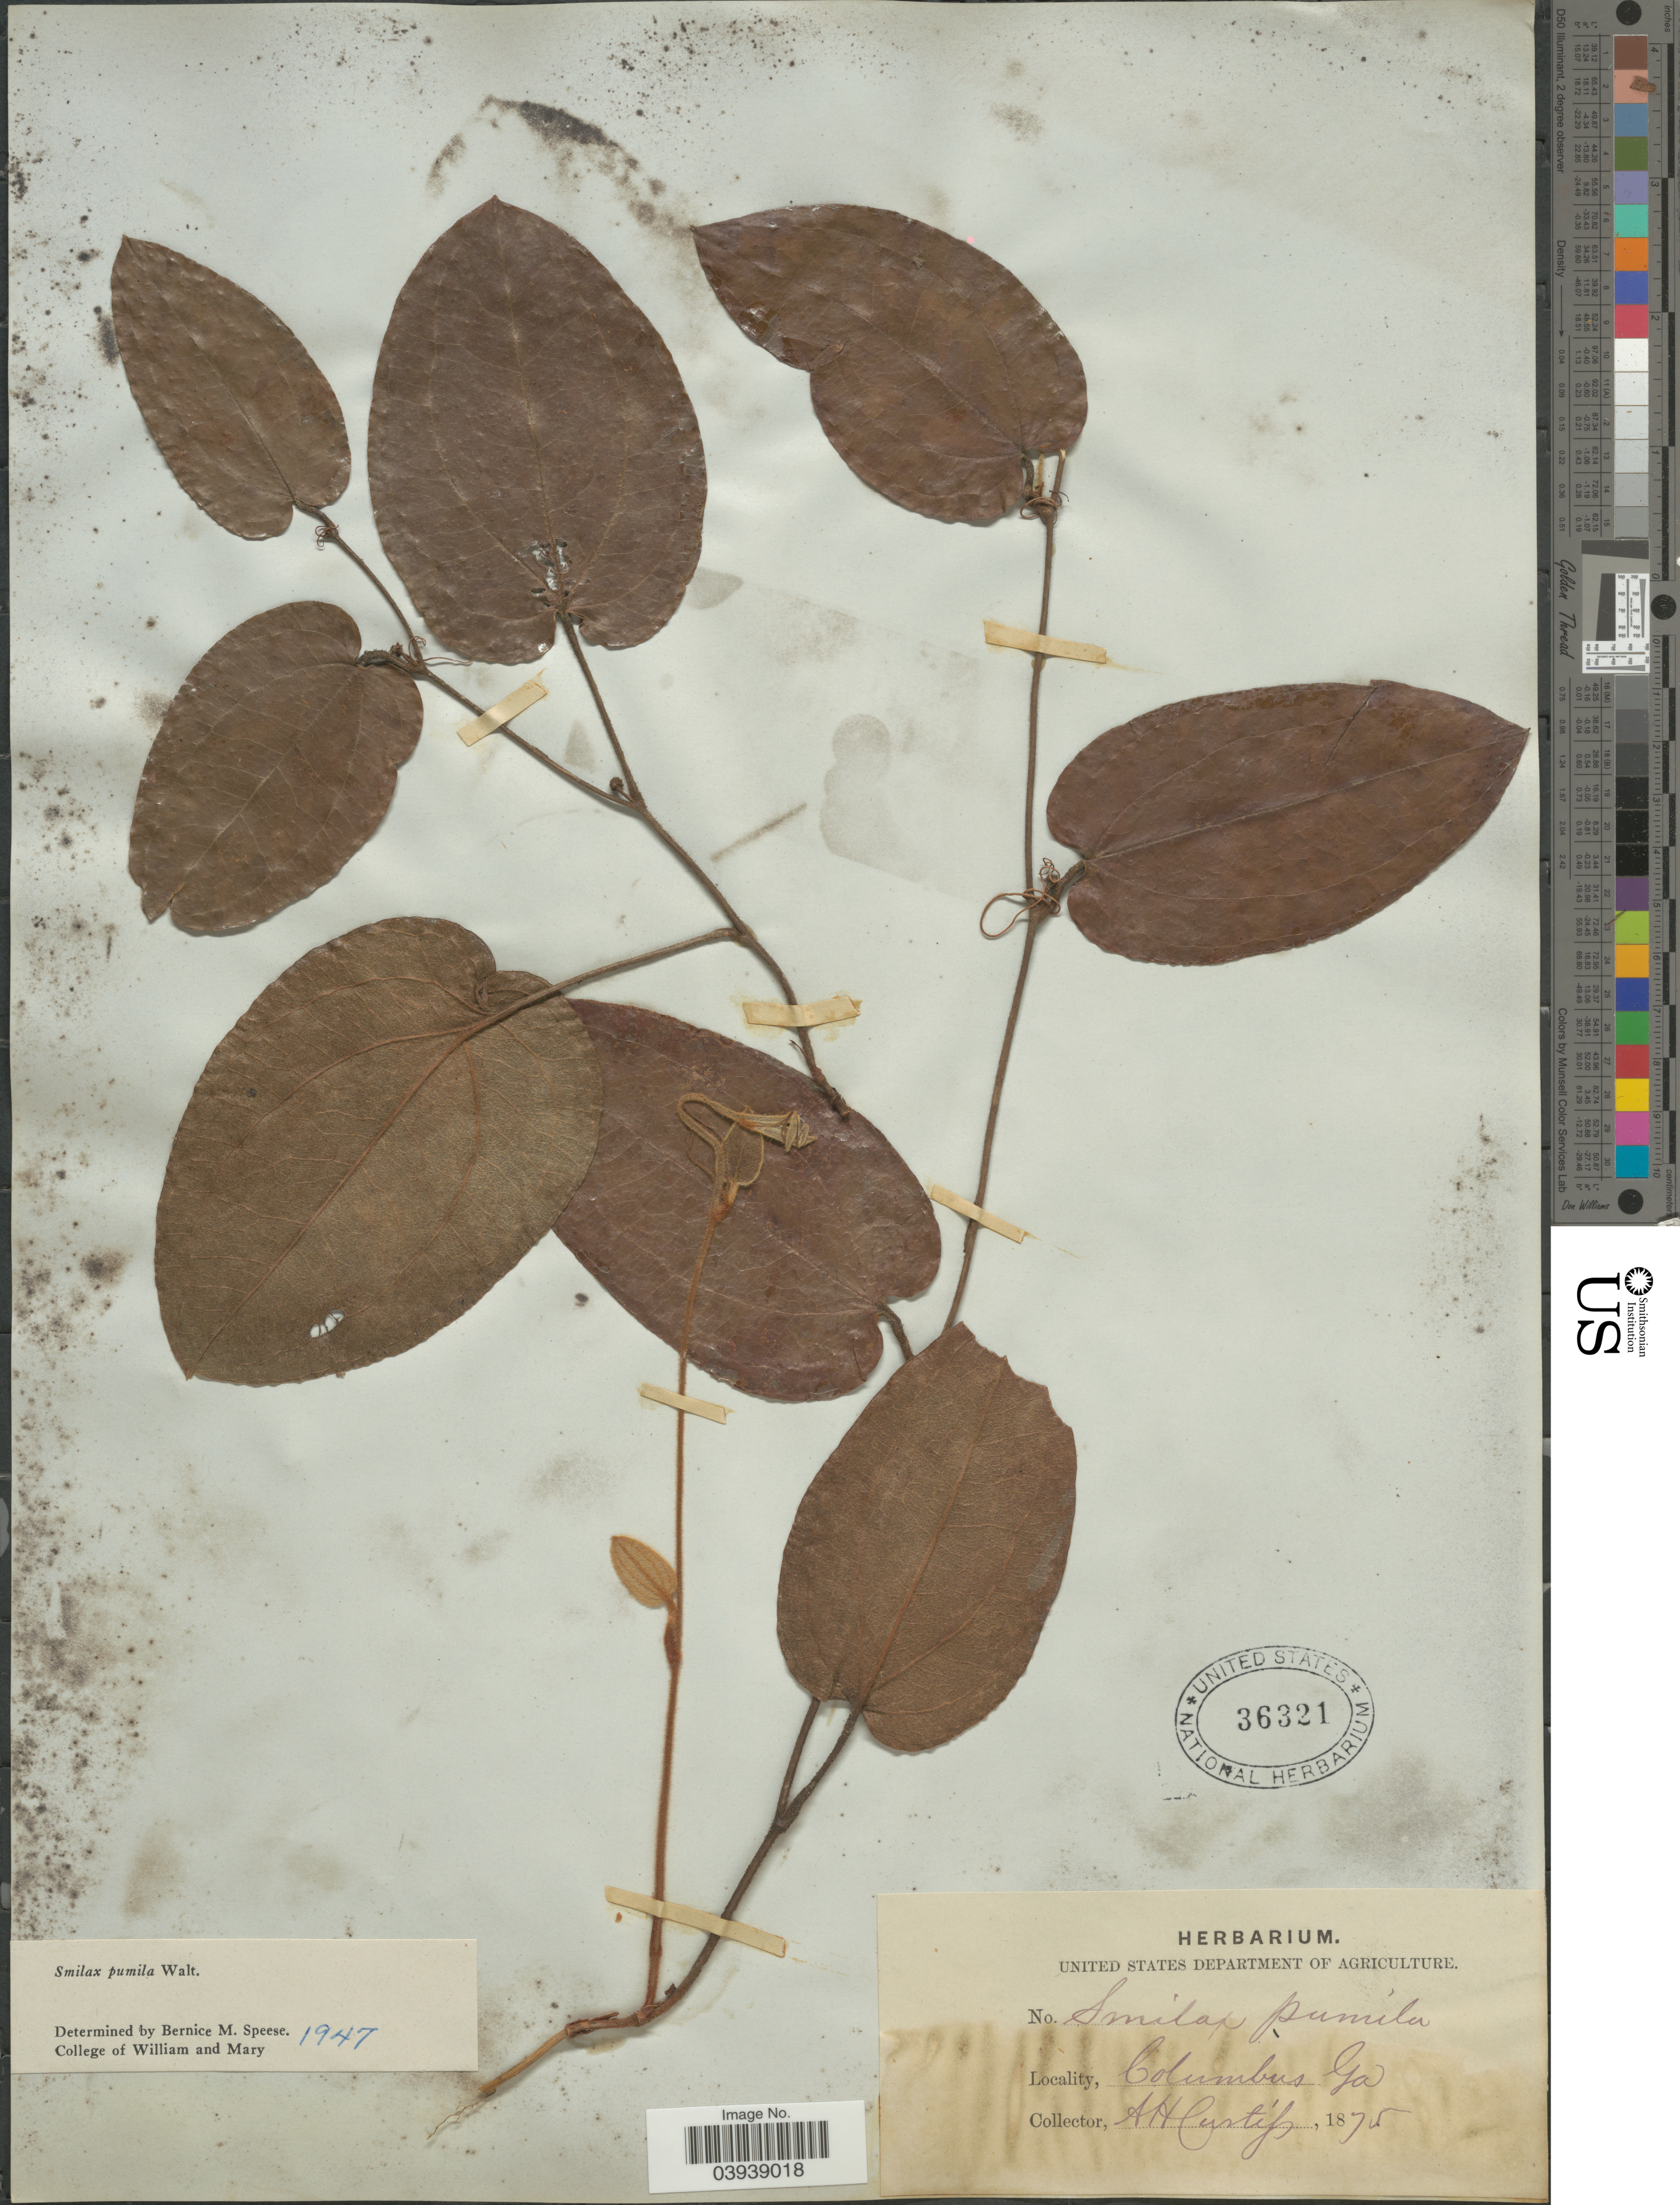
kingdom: Plantae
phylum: Tracheophyta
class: Liliopsida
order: Liliales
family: Smilacaceae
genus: Smilax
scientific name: Smilax pumila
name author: Walter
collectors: A. Curtip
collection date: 1875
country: United States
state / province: Georgia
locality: Columbus.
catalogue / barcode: US 36321